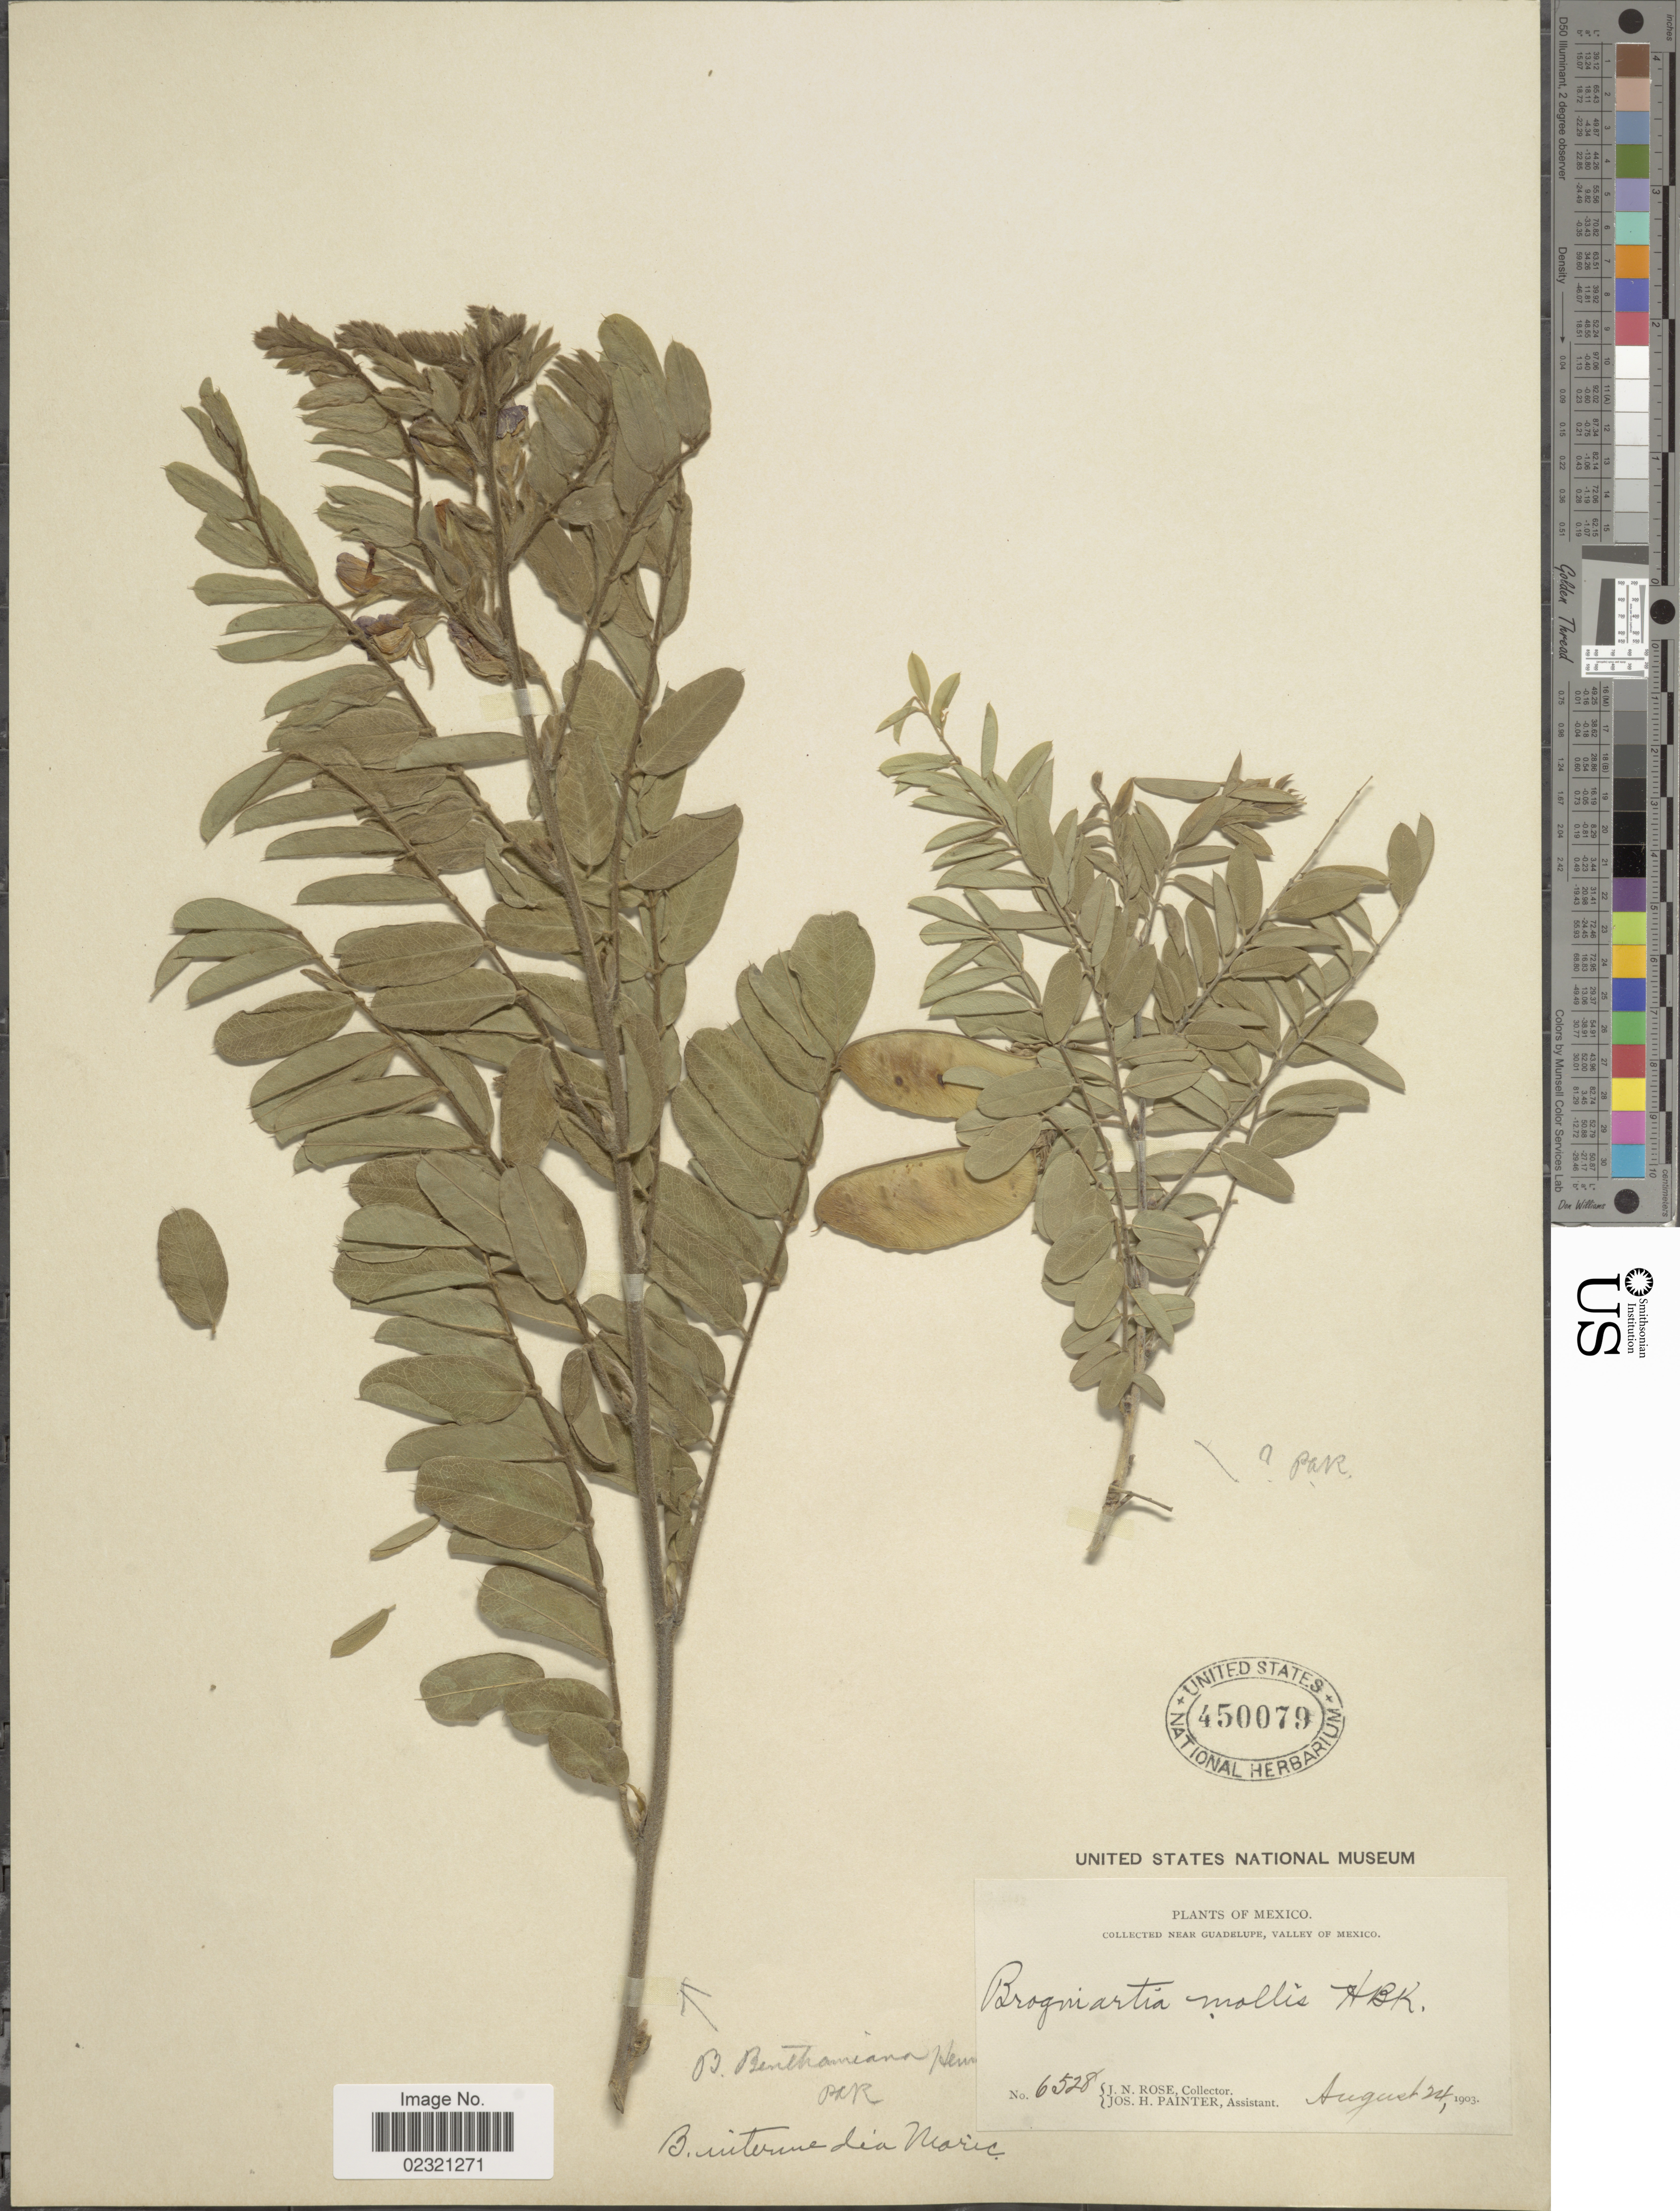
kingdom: Plantae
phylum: Tracheophyta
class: Magnoliopsida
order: Fabales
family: Fabaceae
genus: Brongniartia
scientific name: Brongniartia benthamiana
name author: Hemsl.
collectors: J. N. Rose & J. H. Painter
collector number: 6528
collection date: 1903-08-24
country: Mexico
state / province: México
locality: Near Guadelupe, valley of Mexico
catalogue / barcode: US 450079